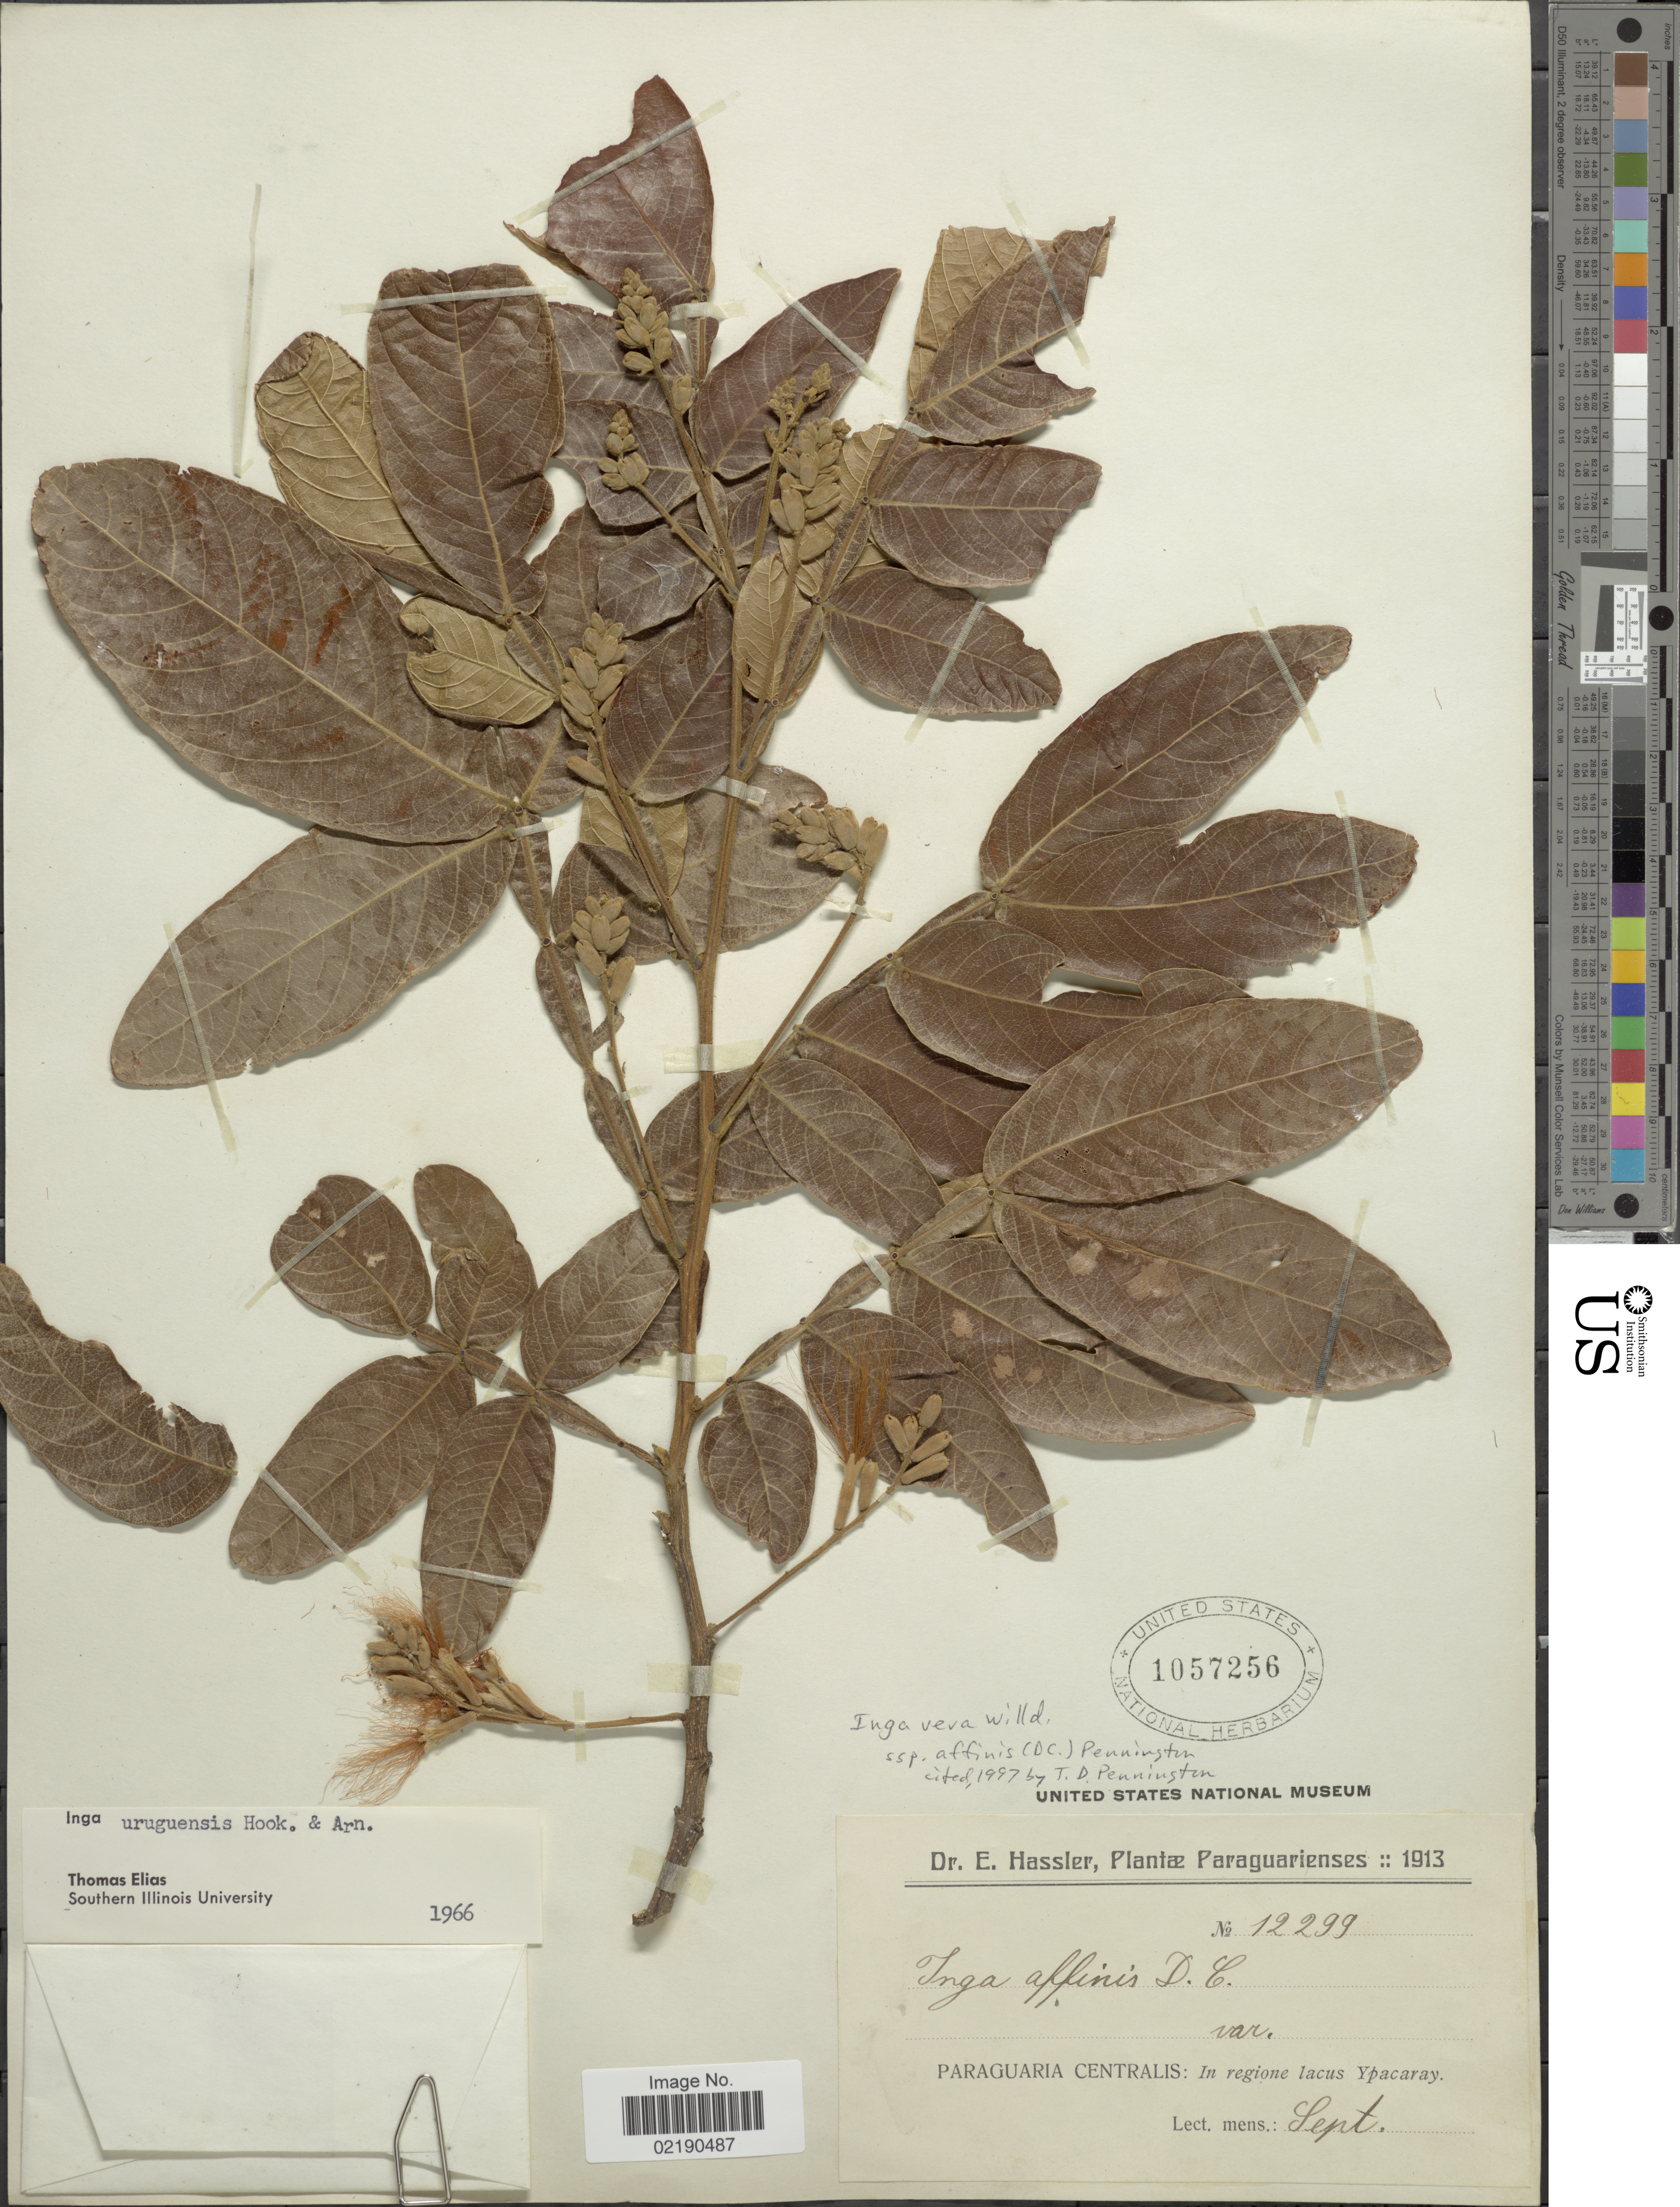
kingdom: Plantae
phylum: Tracheophyta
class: Magnoliopsida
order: Fabales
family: Fabaceae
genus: Inga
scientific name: Inga vera subsp. affinis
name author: (DC.) T.D. Penn.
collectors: E. Hassler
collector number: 12299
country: Paraguay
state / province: Central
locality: Var. Paraguarienses, Paraguaria Centralis: In regione lacus Ypacaray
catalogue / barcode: US 1057256